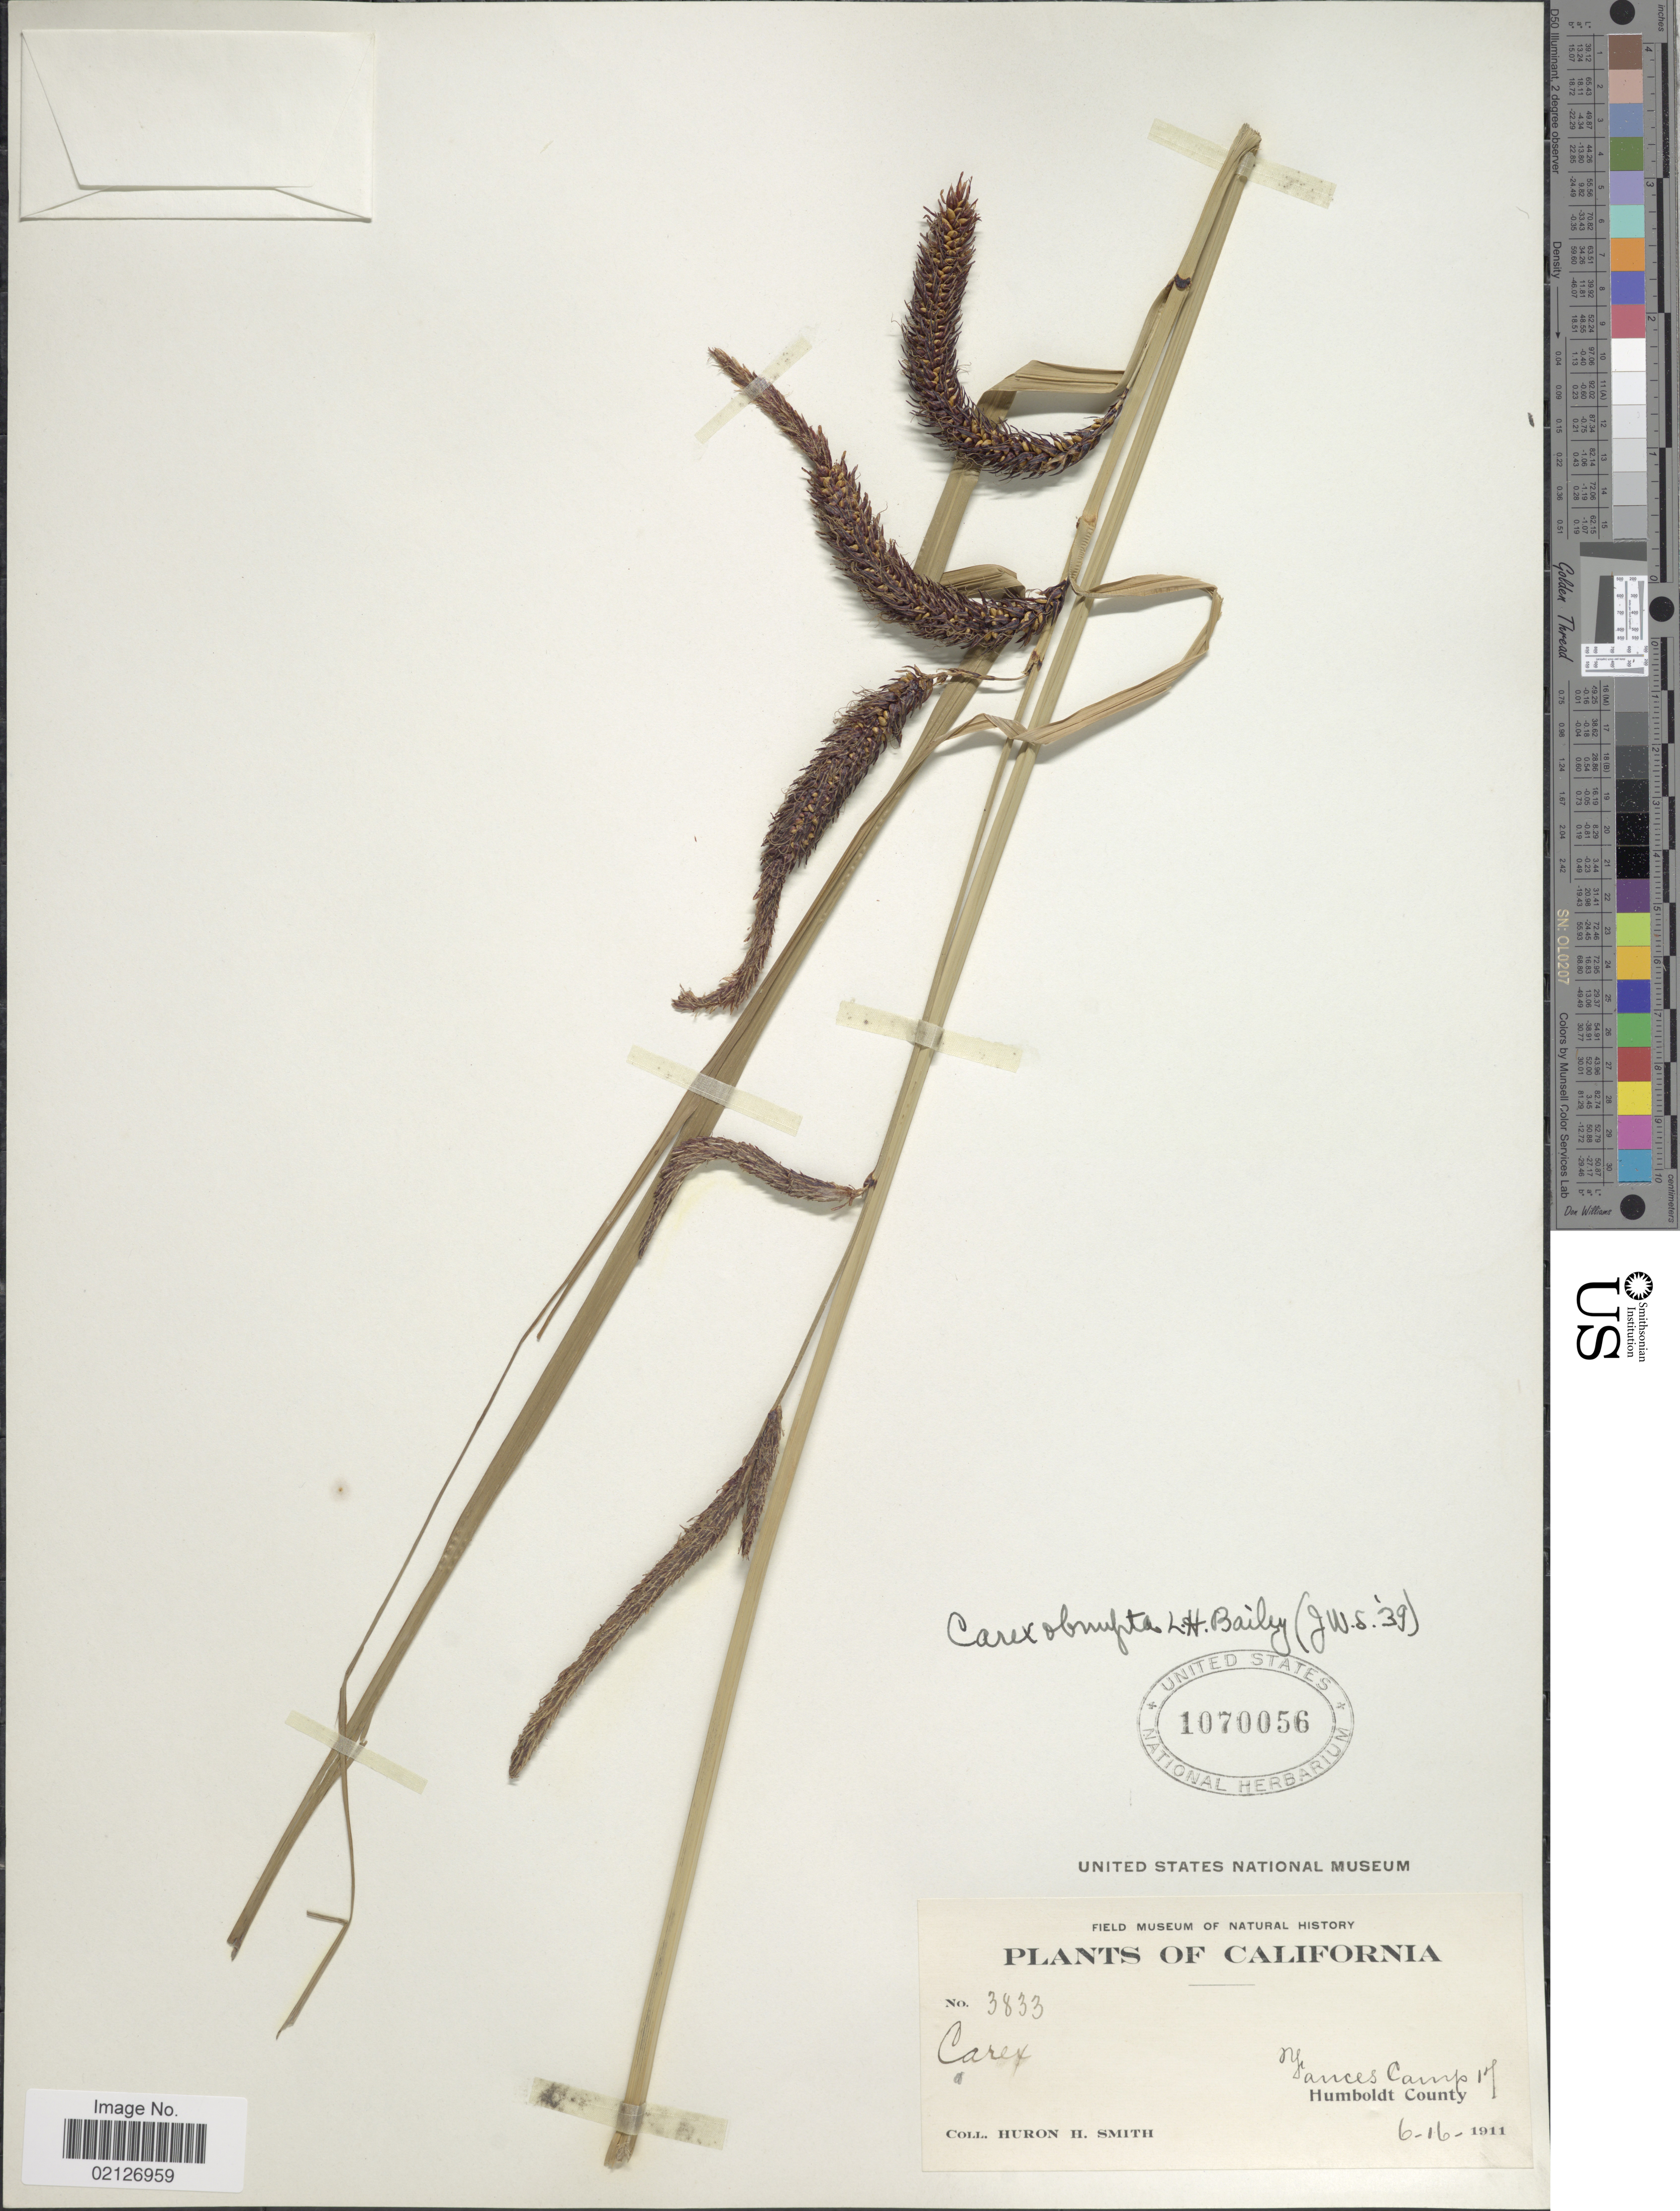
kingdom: Plantae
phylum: Tracheophyta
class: Liliopsida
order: Poales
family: Cyperaceae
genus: Carex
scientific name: Carex obnupta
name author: L.H. Bailey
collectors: Huron H. Smith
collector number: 3833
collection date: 1911-06-16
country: United States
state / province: California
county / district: Humboldt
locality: Vances Camp 17, Humboldt County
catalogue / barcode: US 1070056